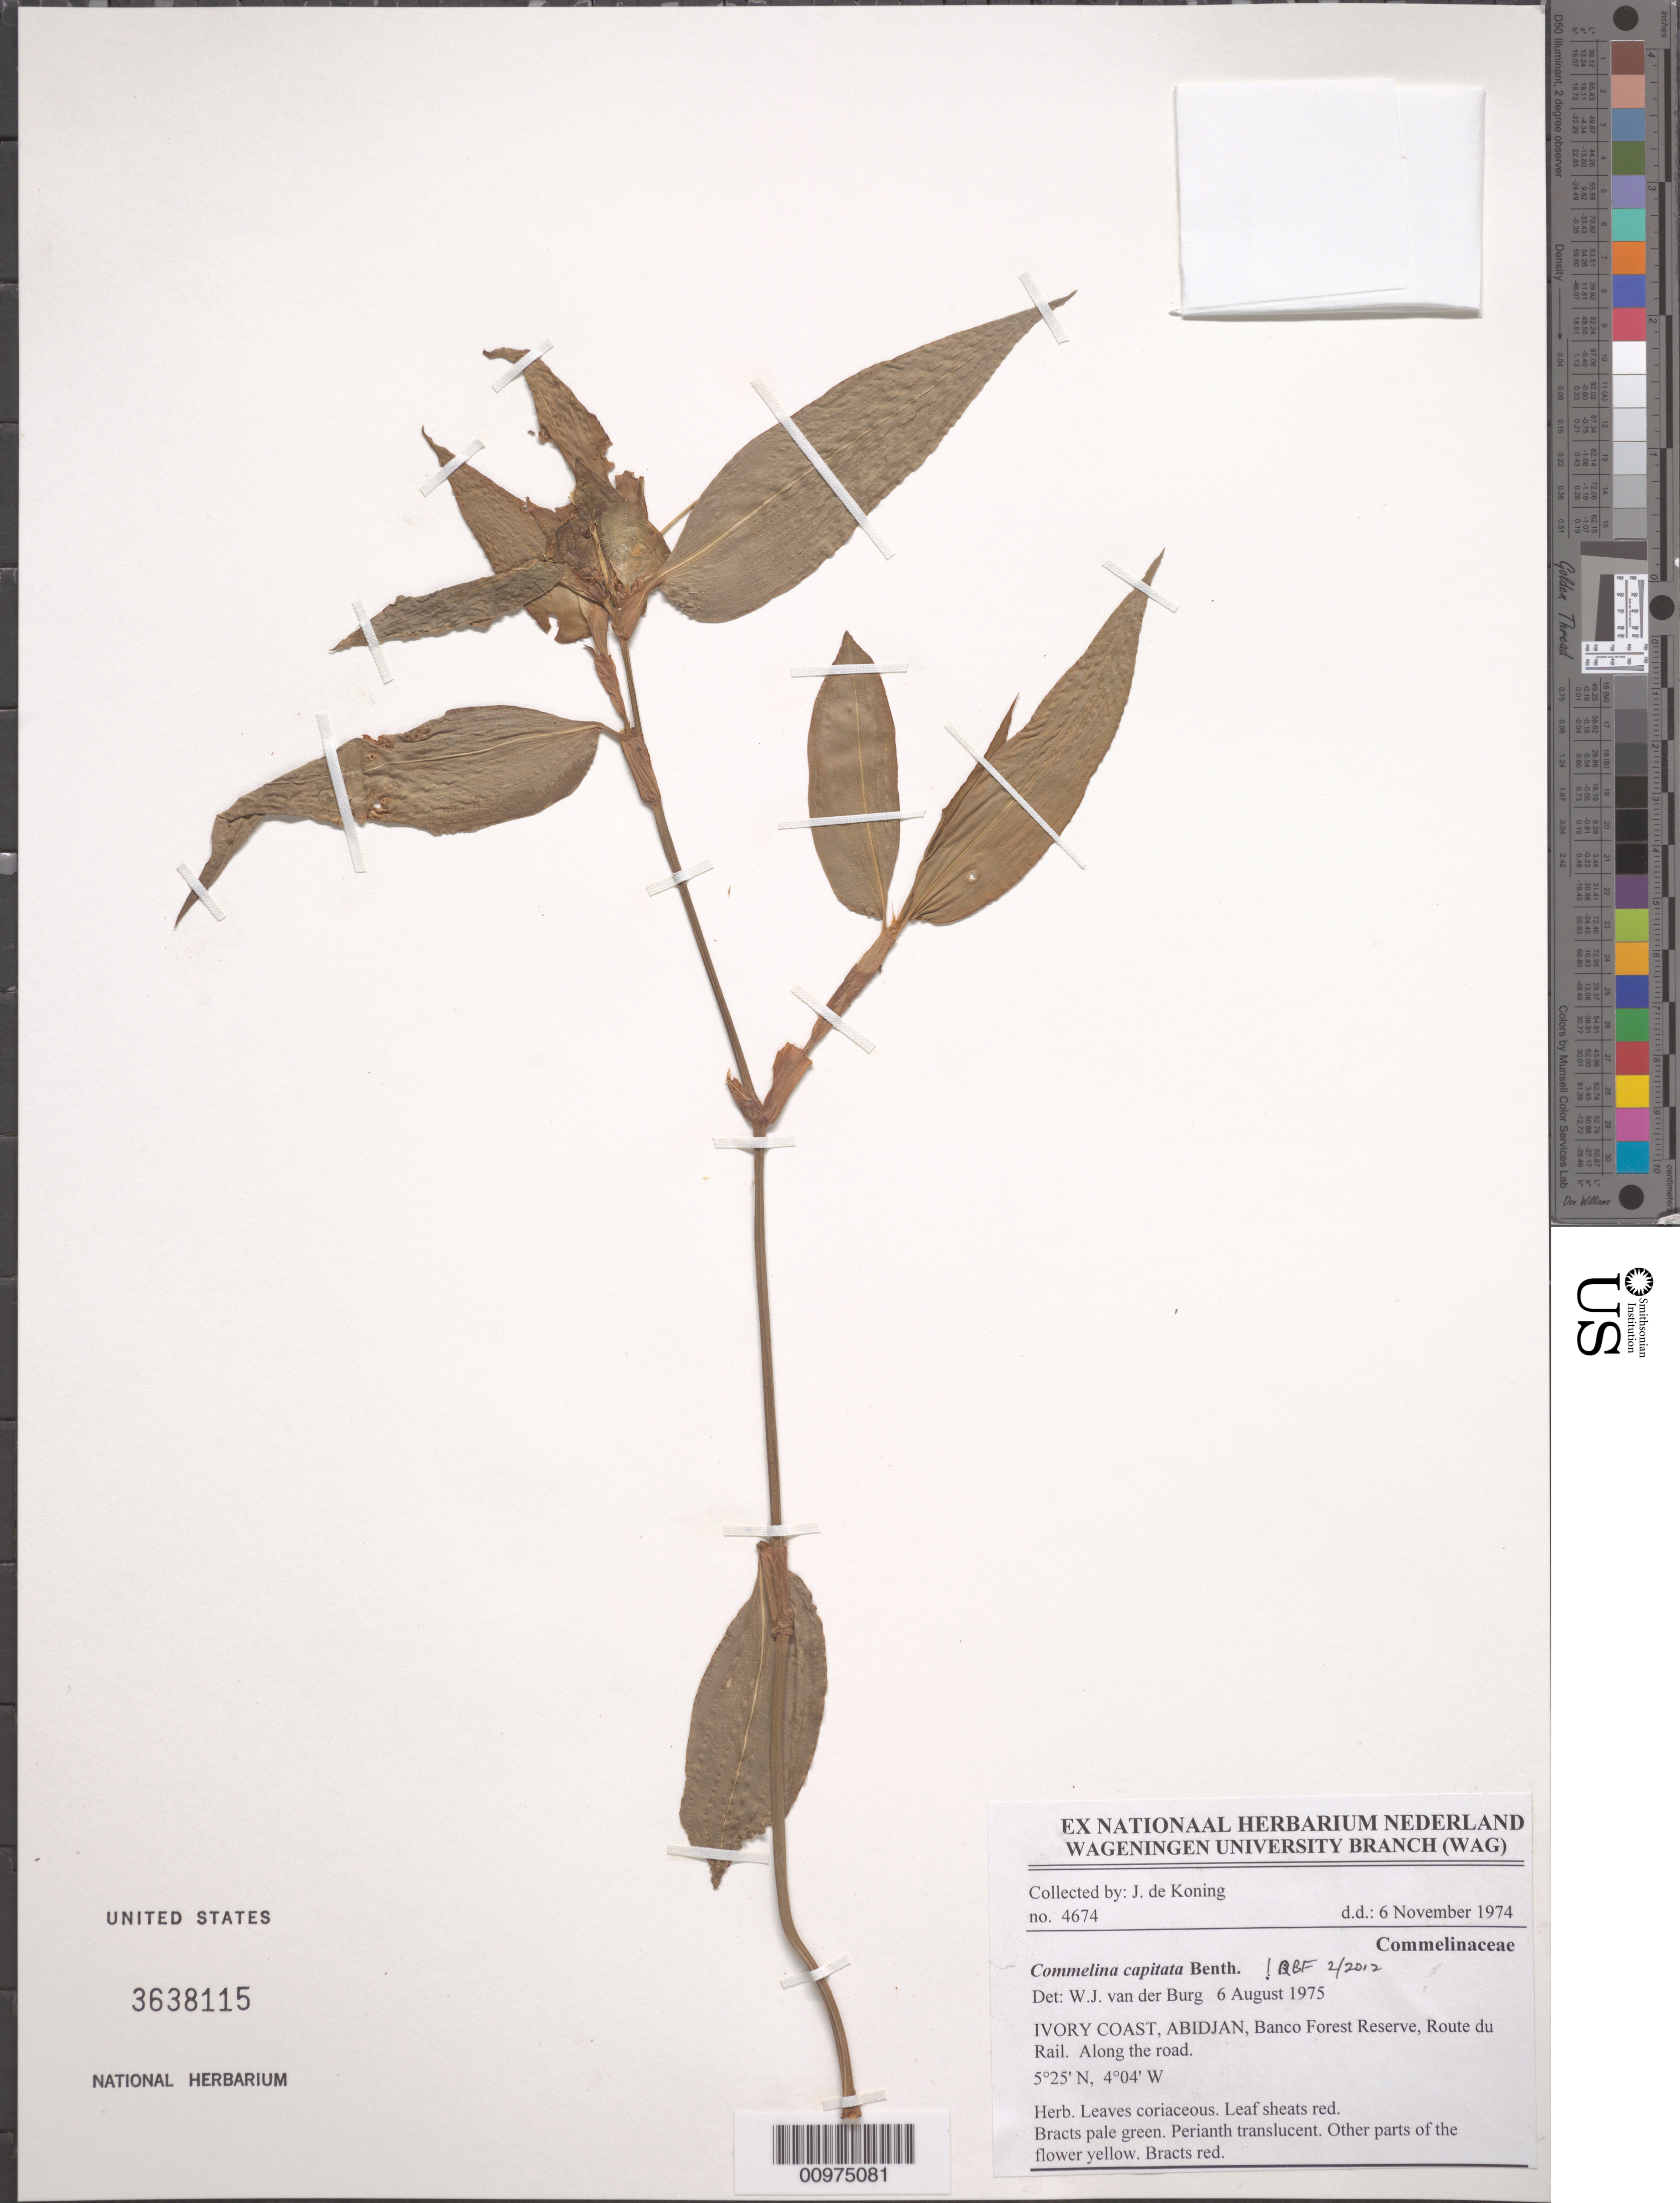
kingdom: Plantae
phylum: Tracheophyta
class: Liliopsida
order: Commelinales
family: Commelinaceae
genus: Commelina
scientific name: Commelina capitata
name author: Benth.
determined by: Faden, Robert B., (US), Smithsonian Institution - National Museum of Natural History (UNITED STATES)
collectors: J. de Koning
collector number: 4674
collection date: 1974-11-06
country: Ivory Coast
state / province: Abidjan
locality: Banco Forest Reserve, Route du Rail.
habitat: Along the road.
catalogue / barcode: US 3638115